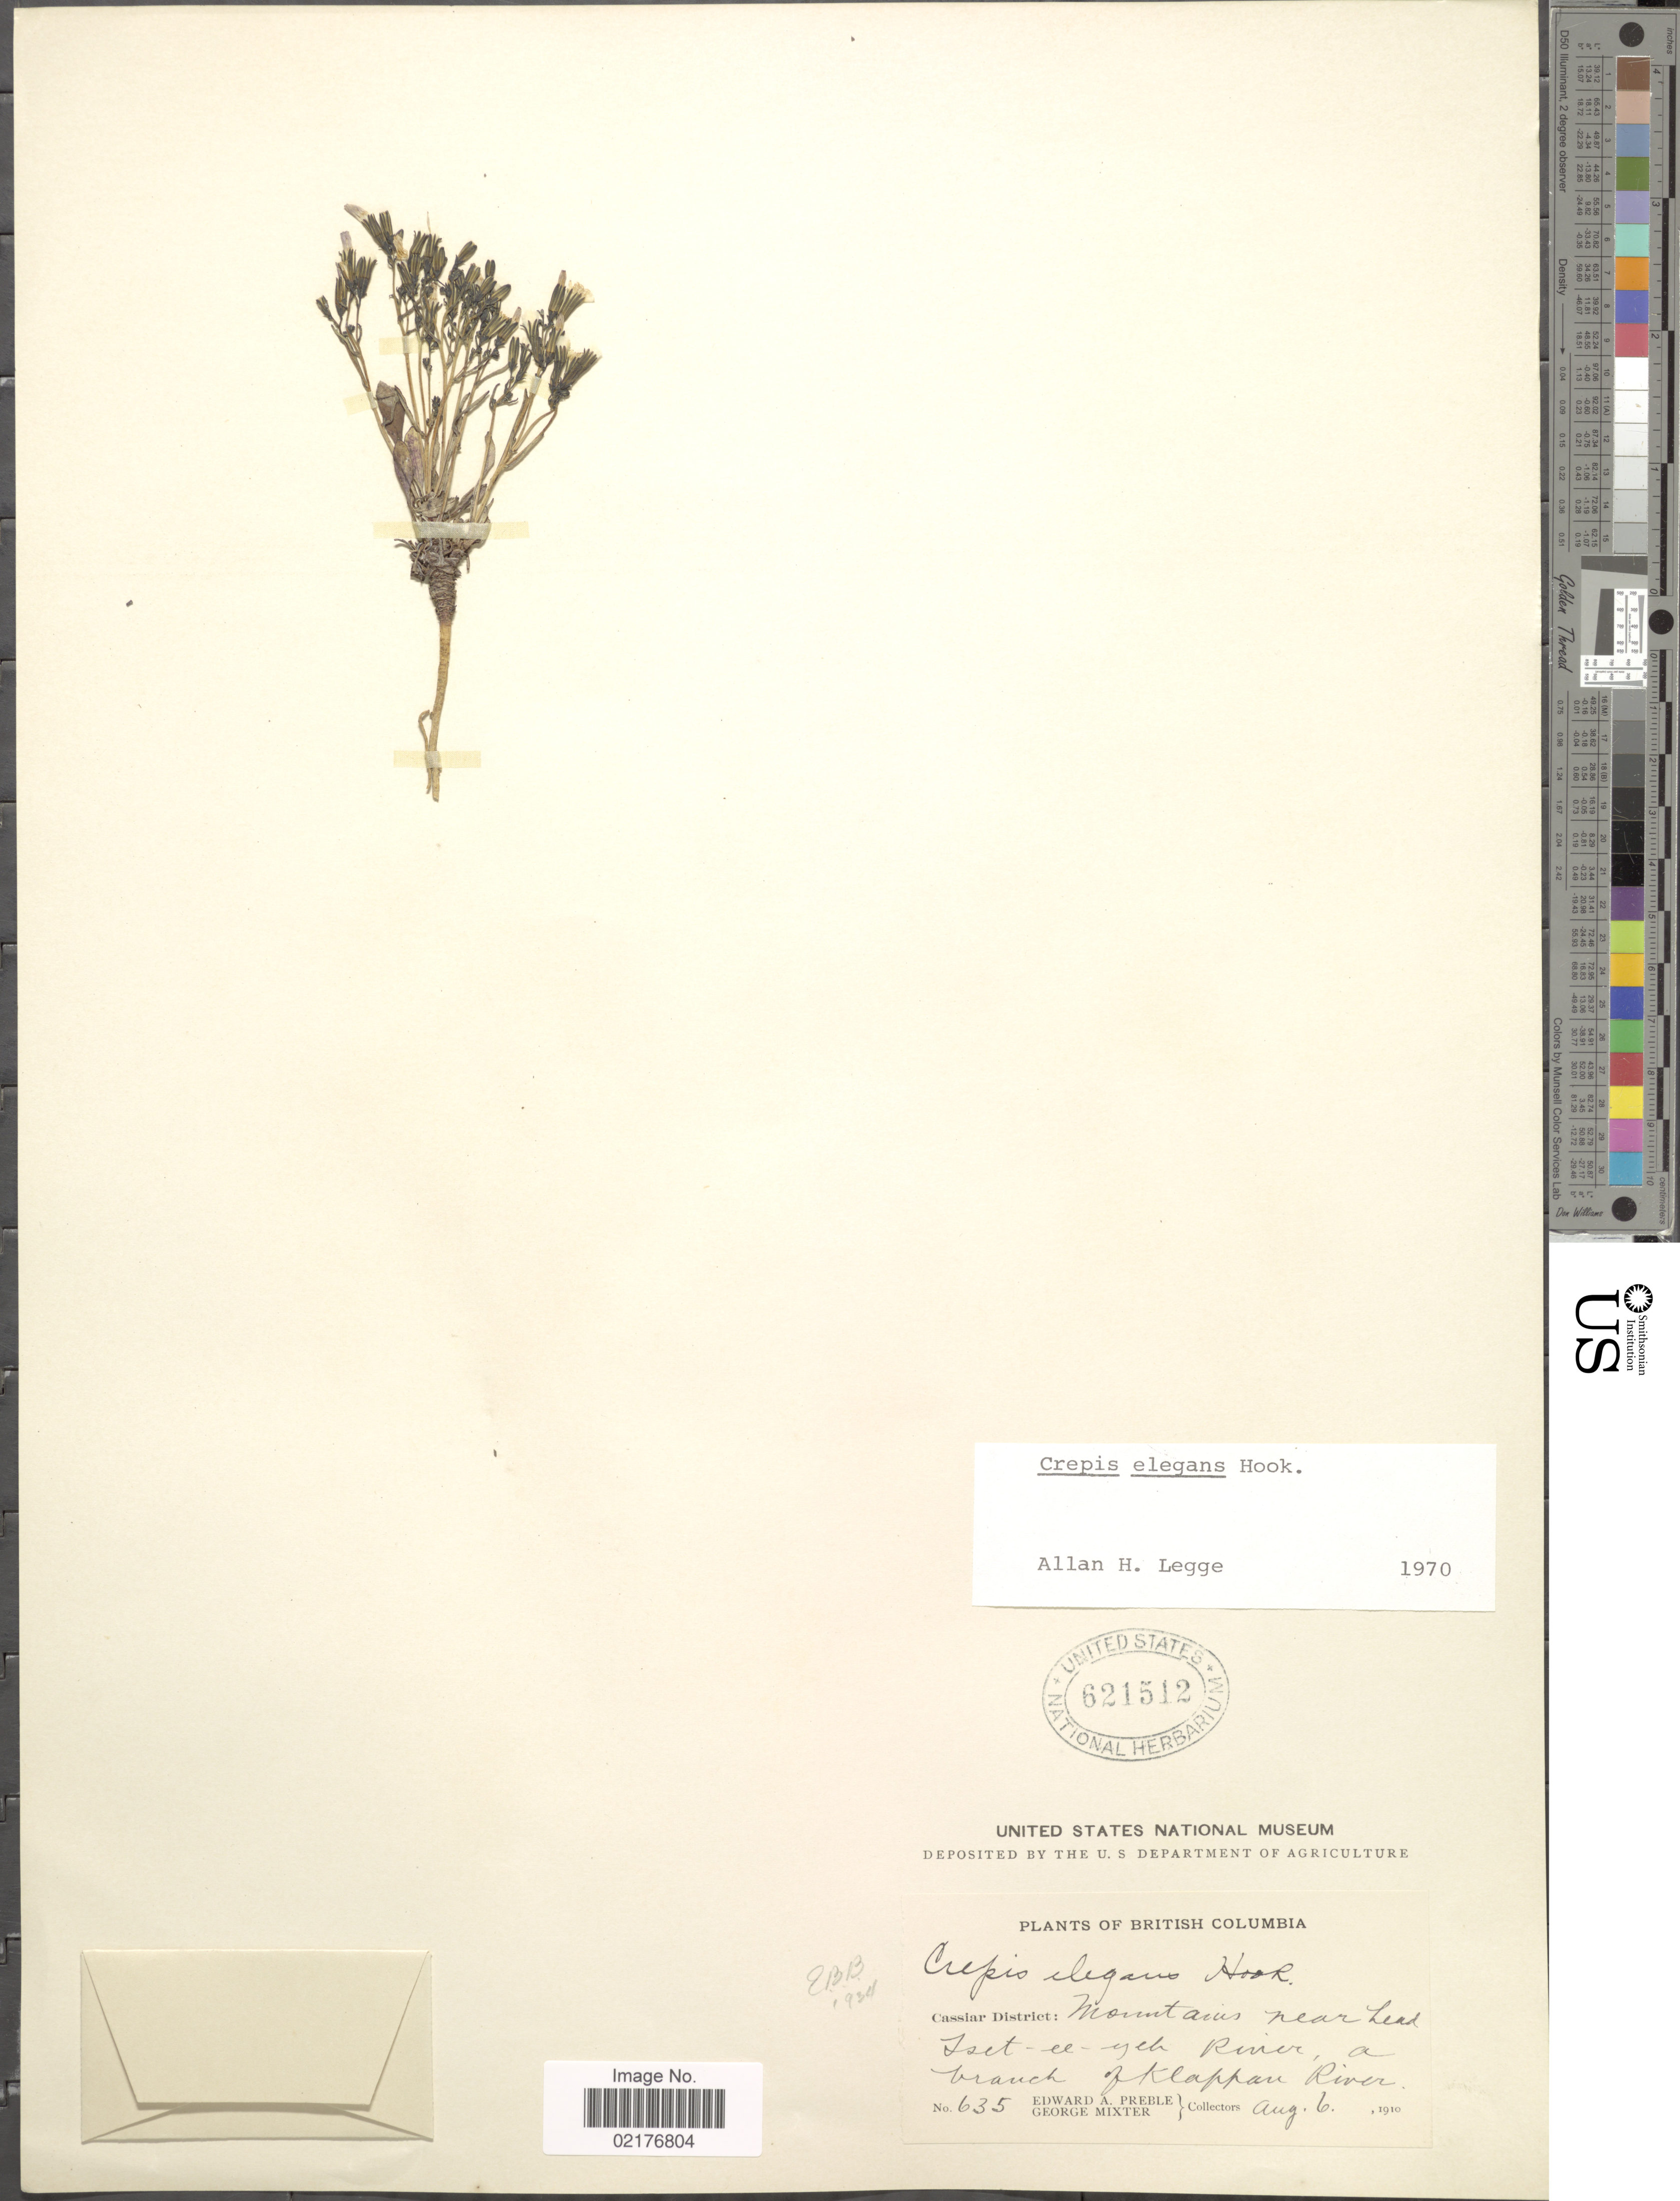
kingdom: Plantae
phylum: Tracheophyta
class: Magnoliopsida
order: Asterales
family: Asteraceae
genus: Askellia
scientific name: Askellia elegans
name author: (Hook.) W.A. Weber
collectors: E. Preble & G. Mixter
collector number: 635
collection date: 1910-08-06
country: Canada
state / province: British Columbia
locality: Cassiar District: Mountains near Lead, Iset-ou-yeh River, a branch of Klappan River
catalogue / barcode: US 621512